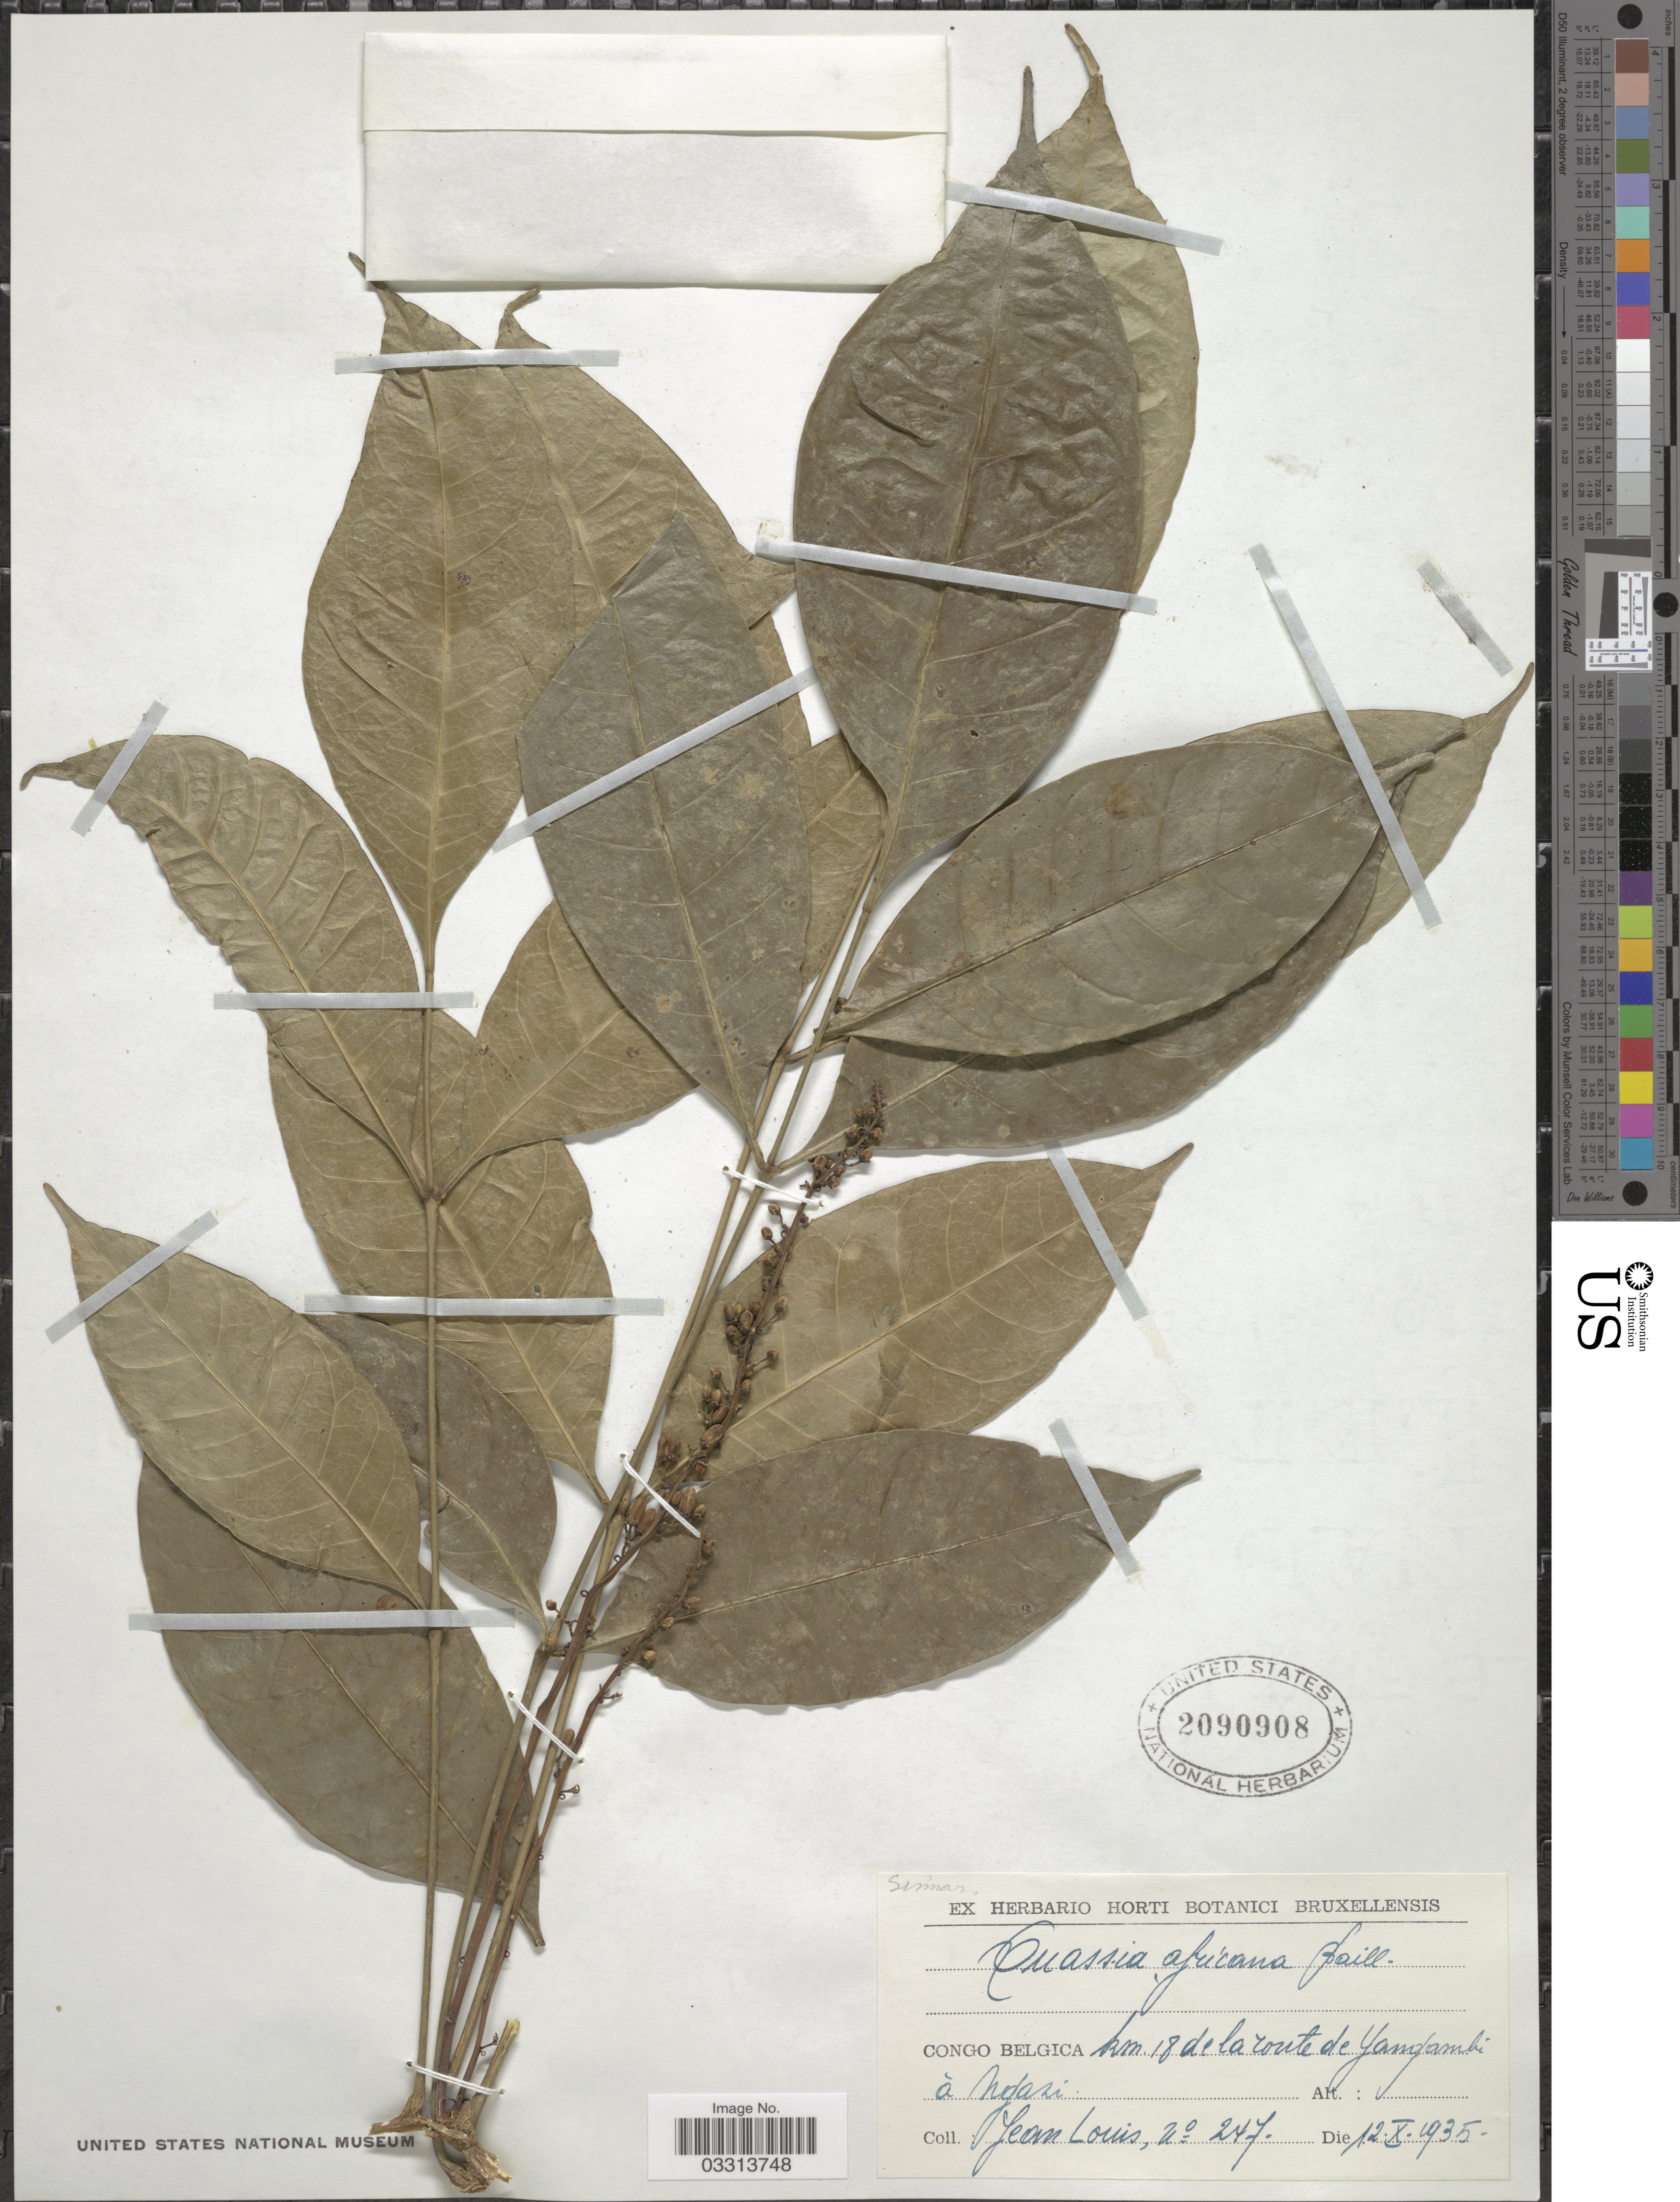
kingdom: Plantae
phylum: Tracheophyta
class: Magnoliopsida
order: Sapindales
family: Simaroubaceae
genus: Simaba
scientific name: Simaba africana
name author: Baill.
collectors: J. Louis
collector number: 247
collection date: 1935-10-12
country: Congo, Democratic Republic of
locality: Congo Belgica km 18 de la route de Yangambi à Ngazi.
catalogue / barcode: US 2090908